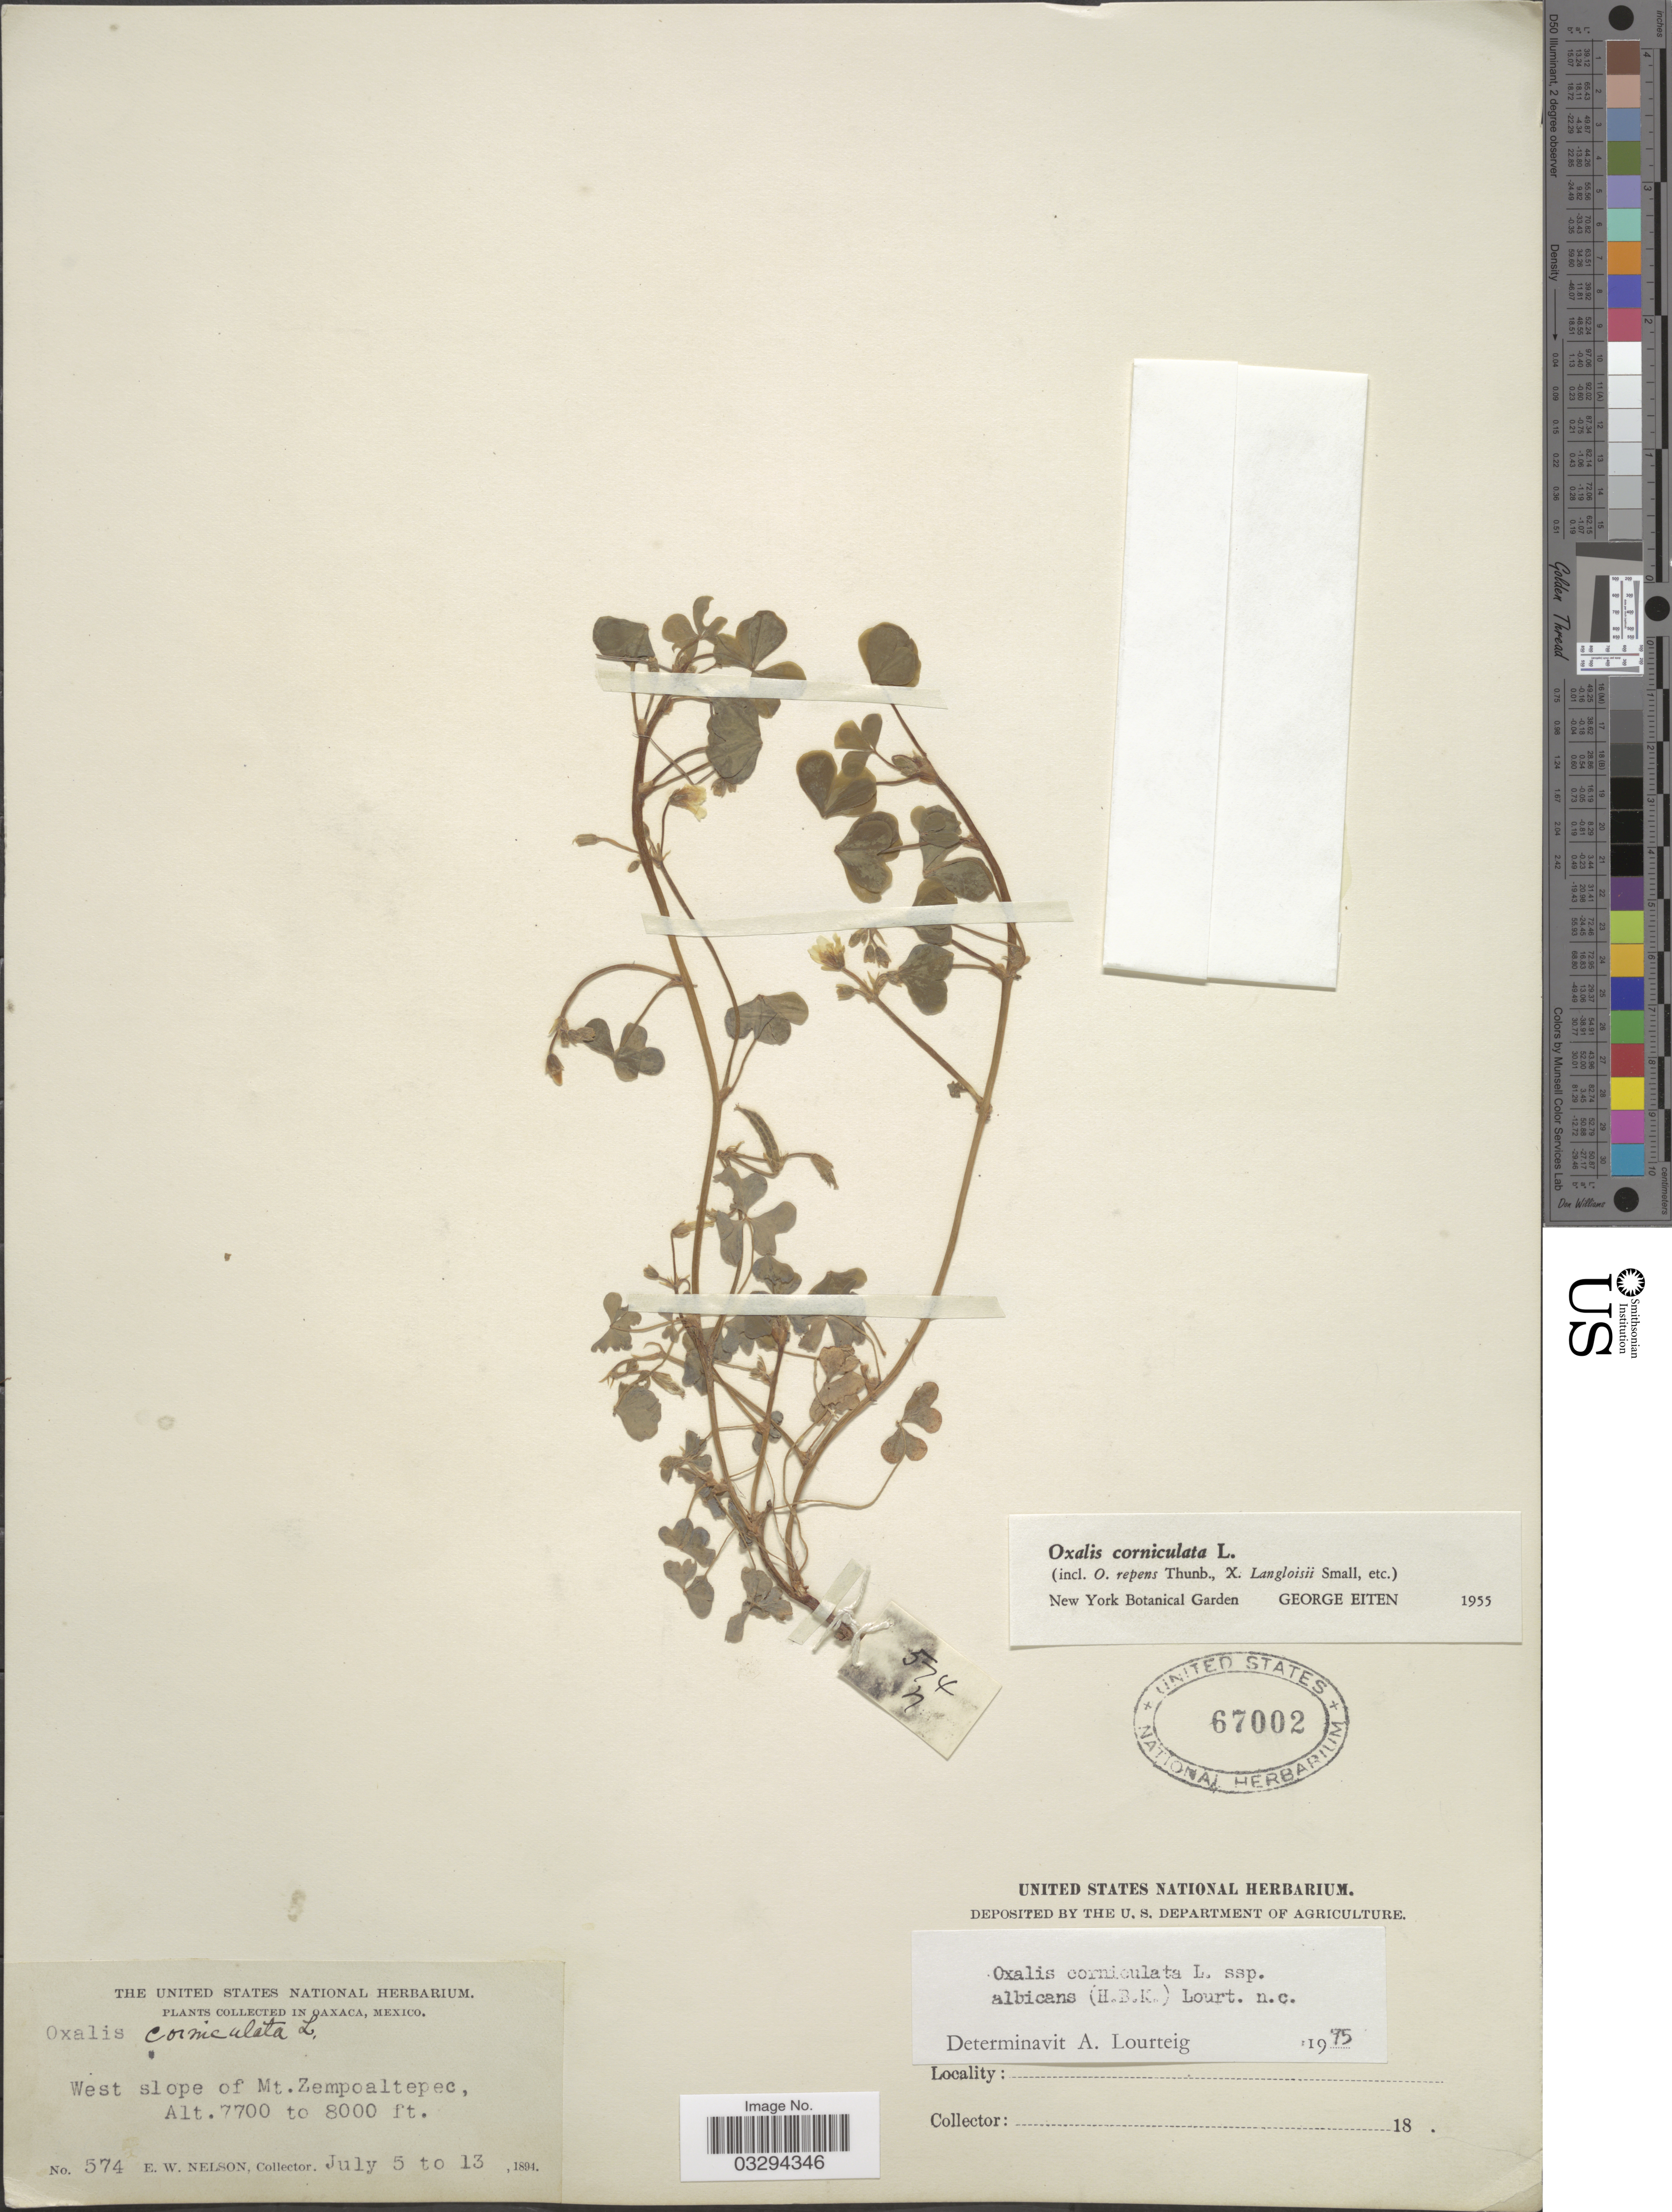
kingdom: Plantae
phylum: Tracheophyta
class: Magnoliopsida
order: Oxalidales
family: Oxalidaceae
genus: Oxalis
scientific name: Oxalis corniculata subsp. albicans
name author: (Kunth) Lourteig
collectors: E. W. Nelson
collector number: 574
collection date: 1894-07-05/1894-07-13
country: Mexico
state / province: Oaxaca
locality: West slope of Mt. Zempoaltepec.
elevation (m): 2347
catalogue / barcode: US 67002